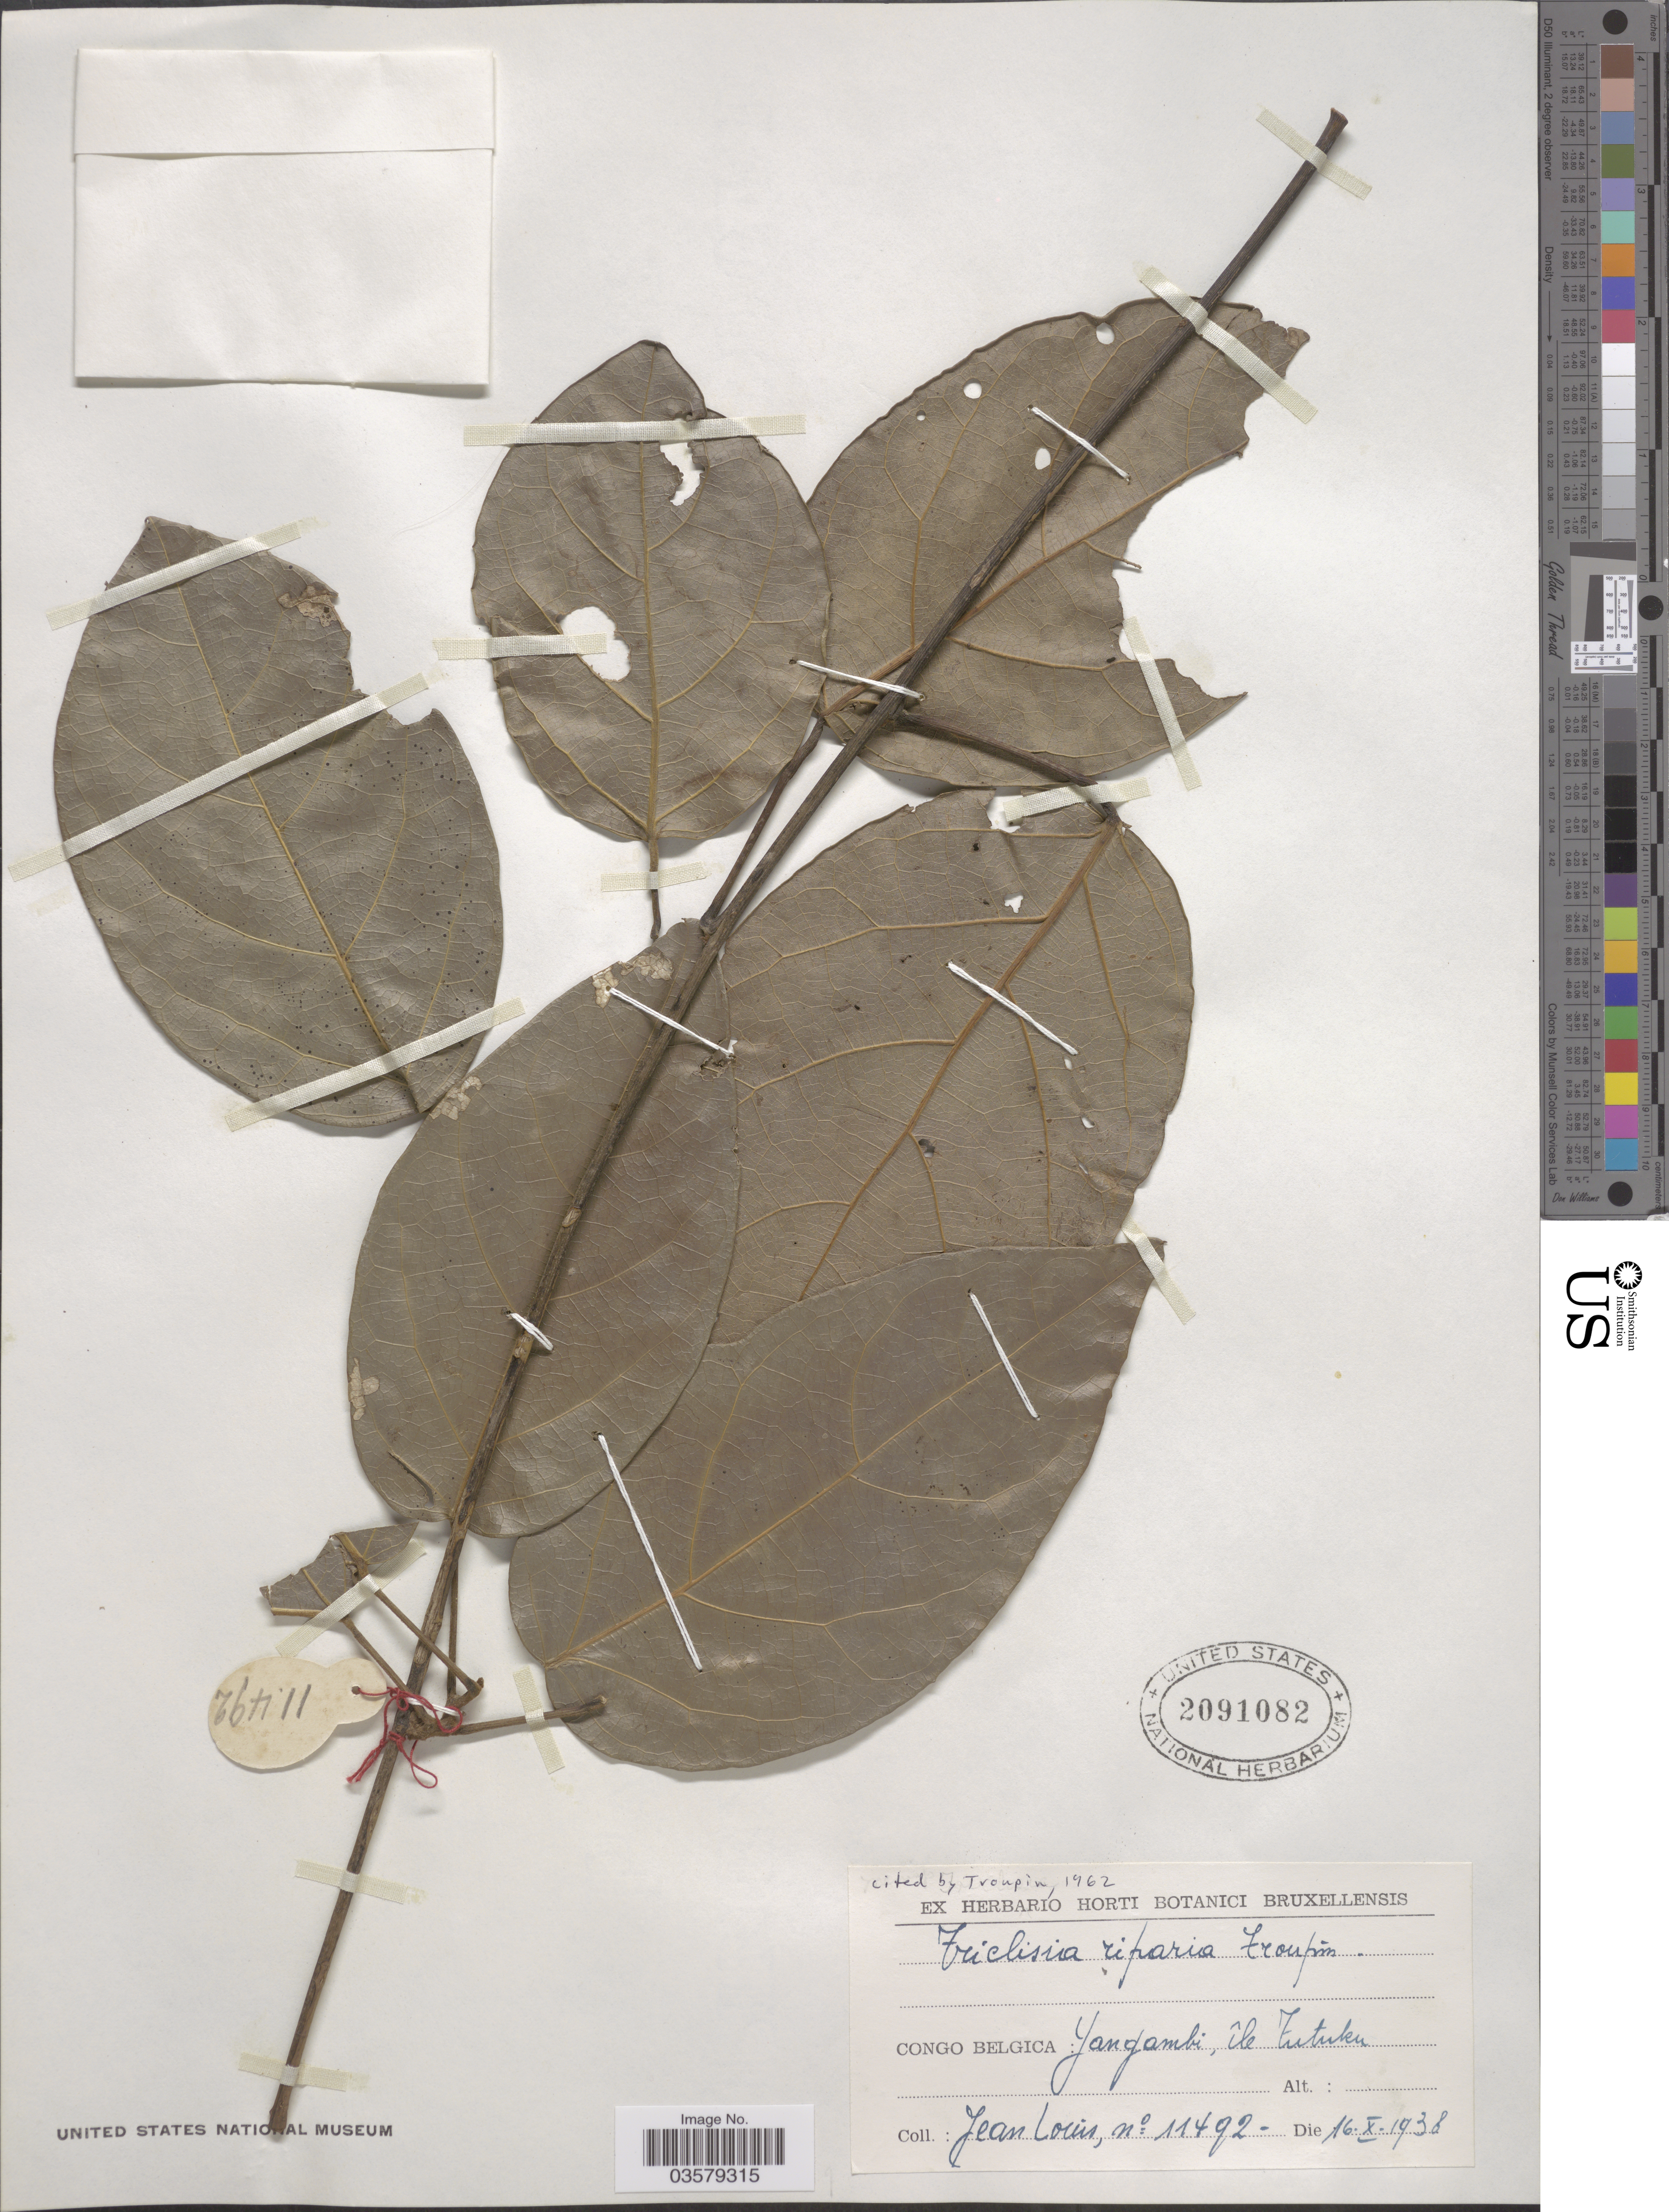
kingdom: Plantae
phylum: Tracheophyta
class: Magnoliopsida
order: Ranunculales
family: Menispermaceae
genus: Triclisia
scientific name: Triclisia riparia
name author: Troupin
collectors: J. Louis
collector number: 11492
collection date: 1938-10-16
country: Congo, Democratic Republic of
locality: Congo Belgica: Yangambi, île Tutuku.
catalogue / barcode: US 2091082